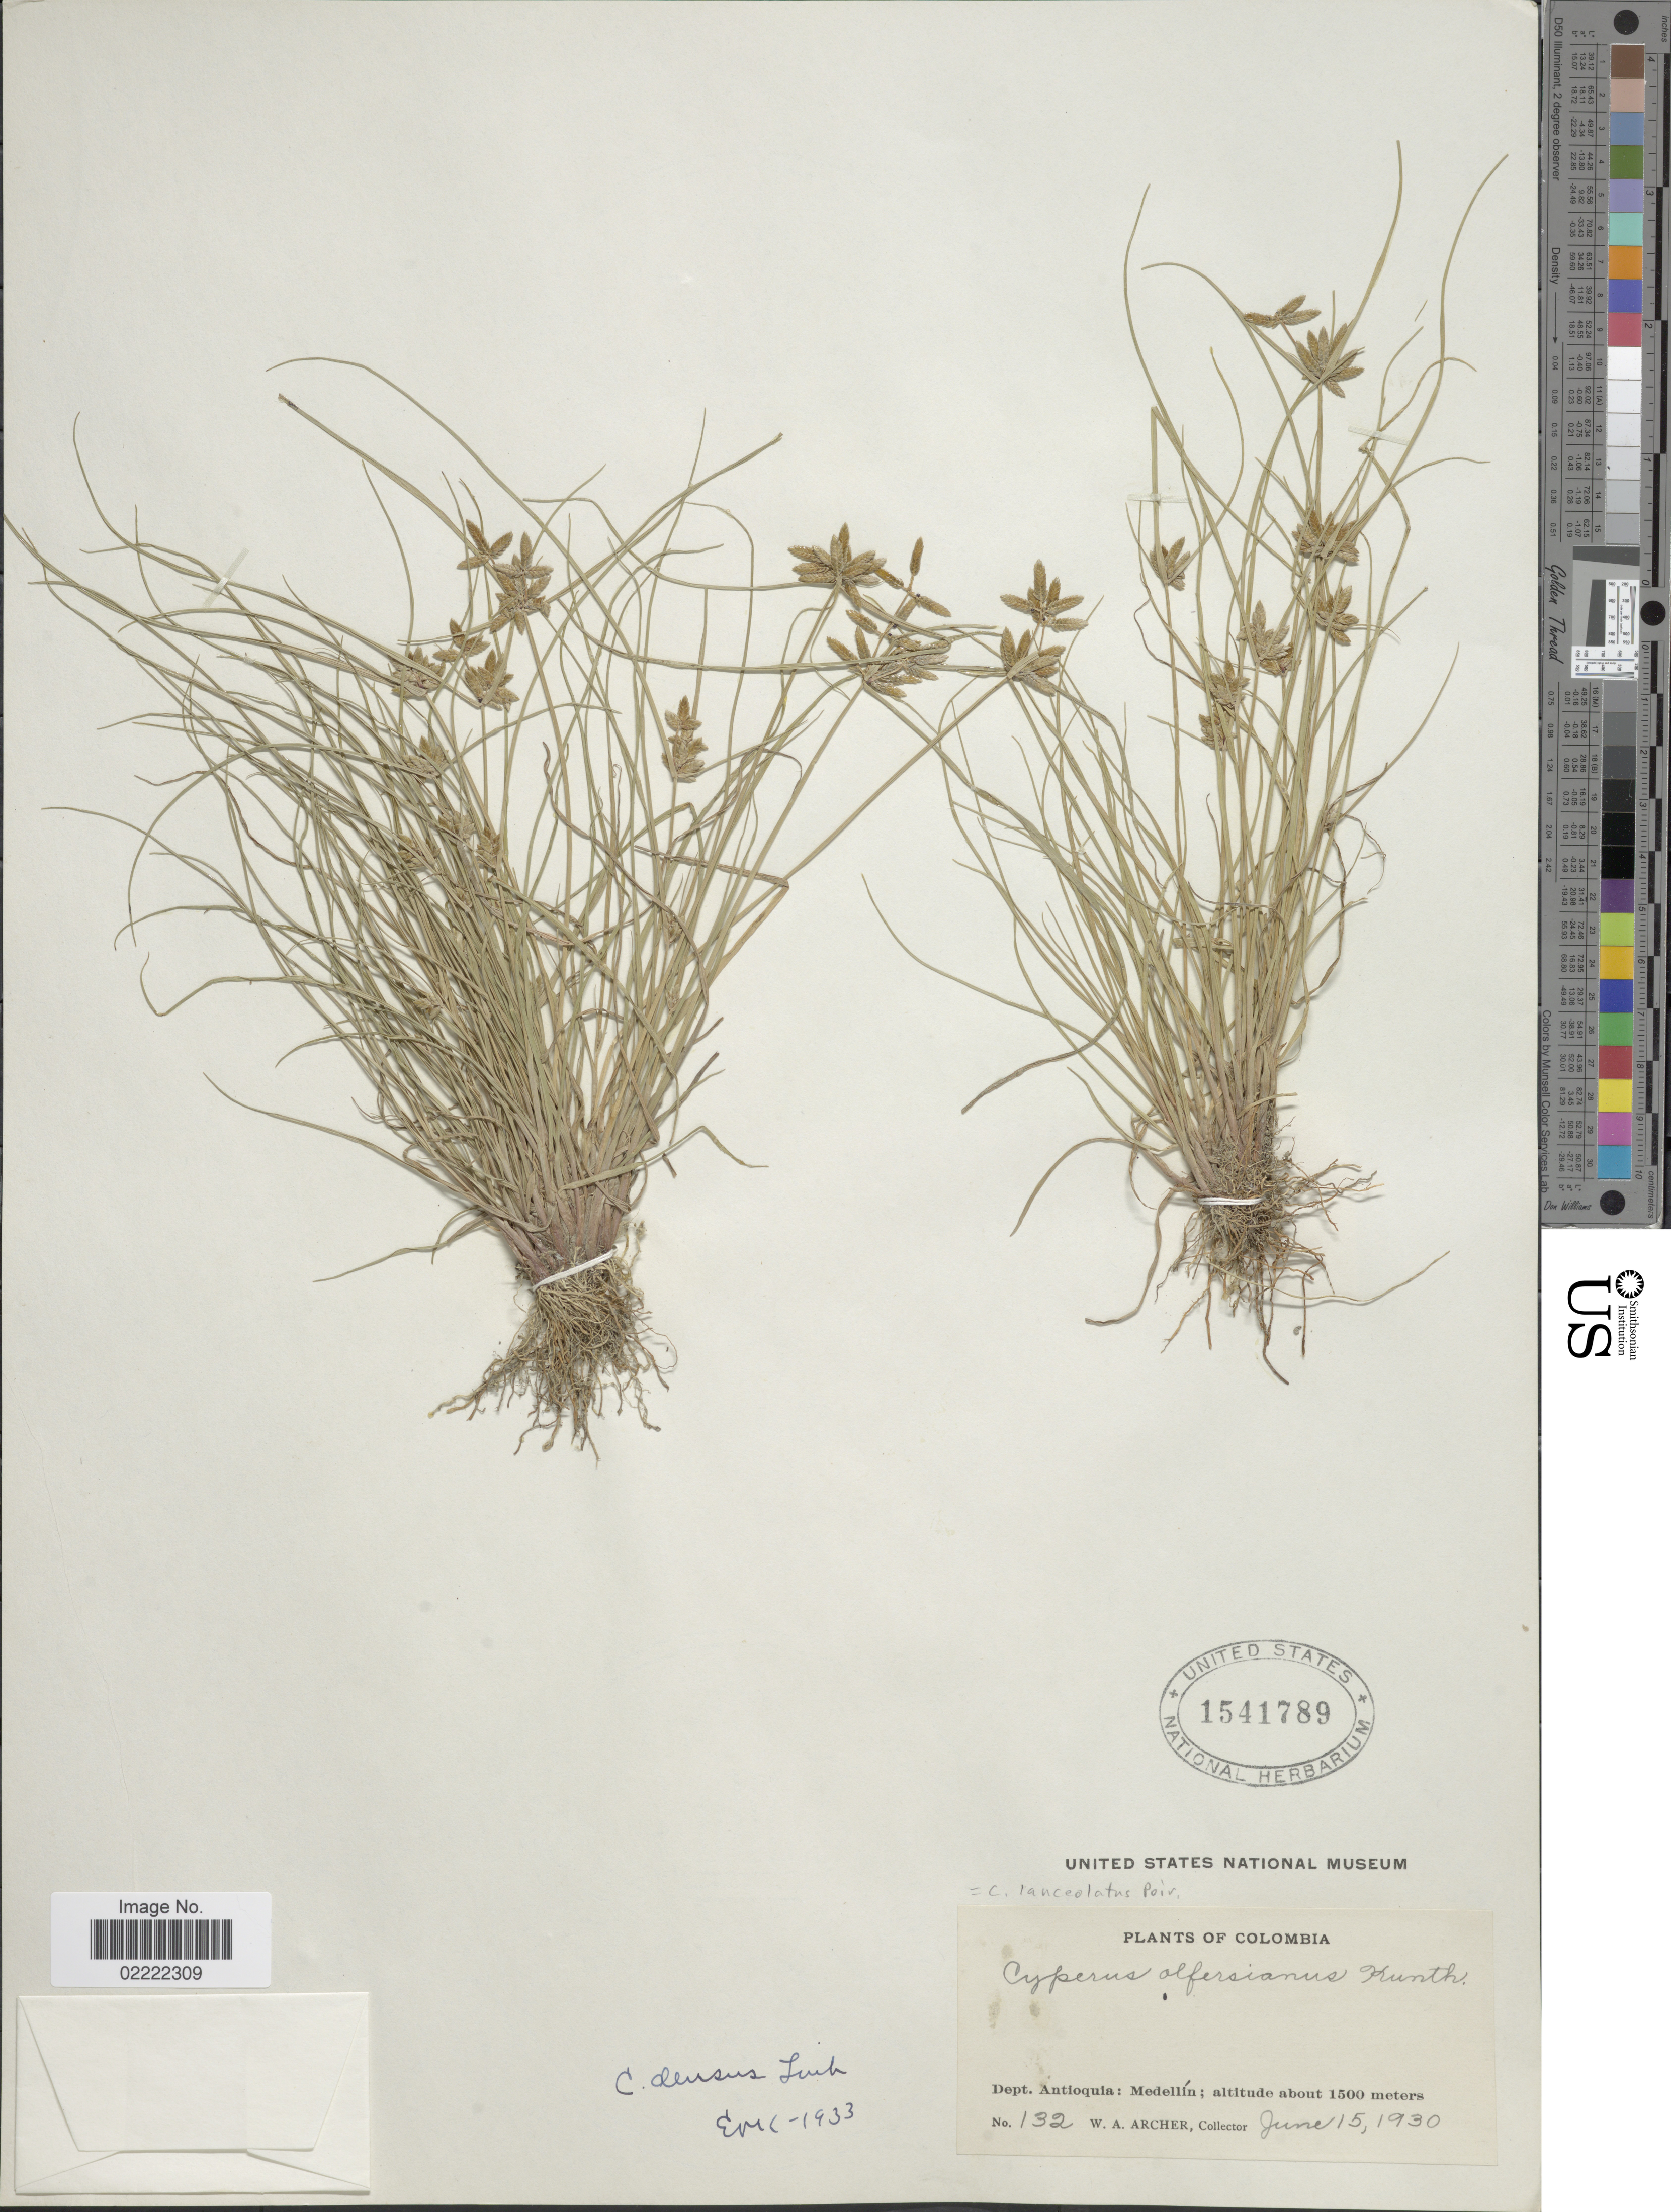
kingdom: Plantae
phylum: Tracheophyta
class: Liliopsida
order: Poales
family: Cyperaceae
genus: Cyperus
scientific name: Cyperus lanceolatus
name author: Poir.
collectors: W. A. Archer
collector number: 132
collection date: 1930-06-15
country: Colombia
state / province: Antioquia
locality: Dept. Antioquia: Medellin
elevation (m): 1500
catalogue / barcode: US 1541789